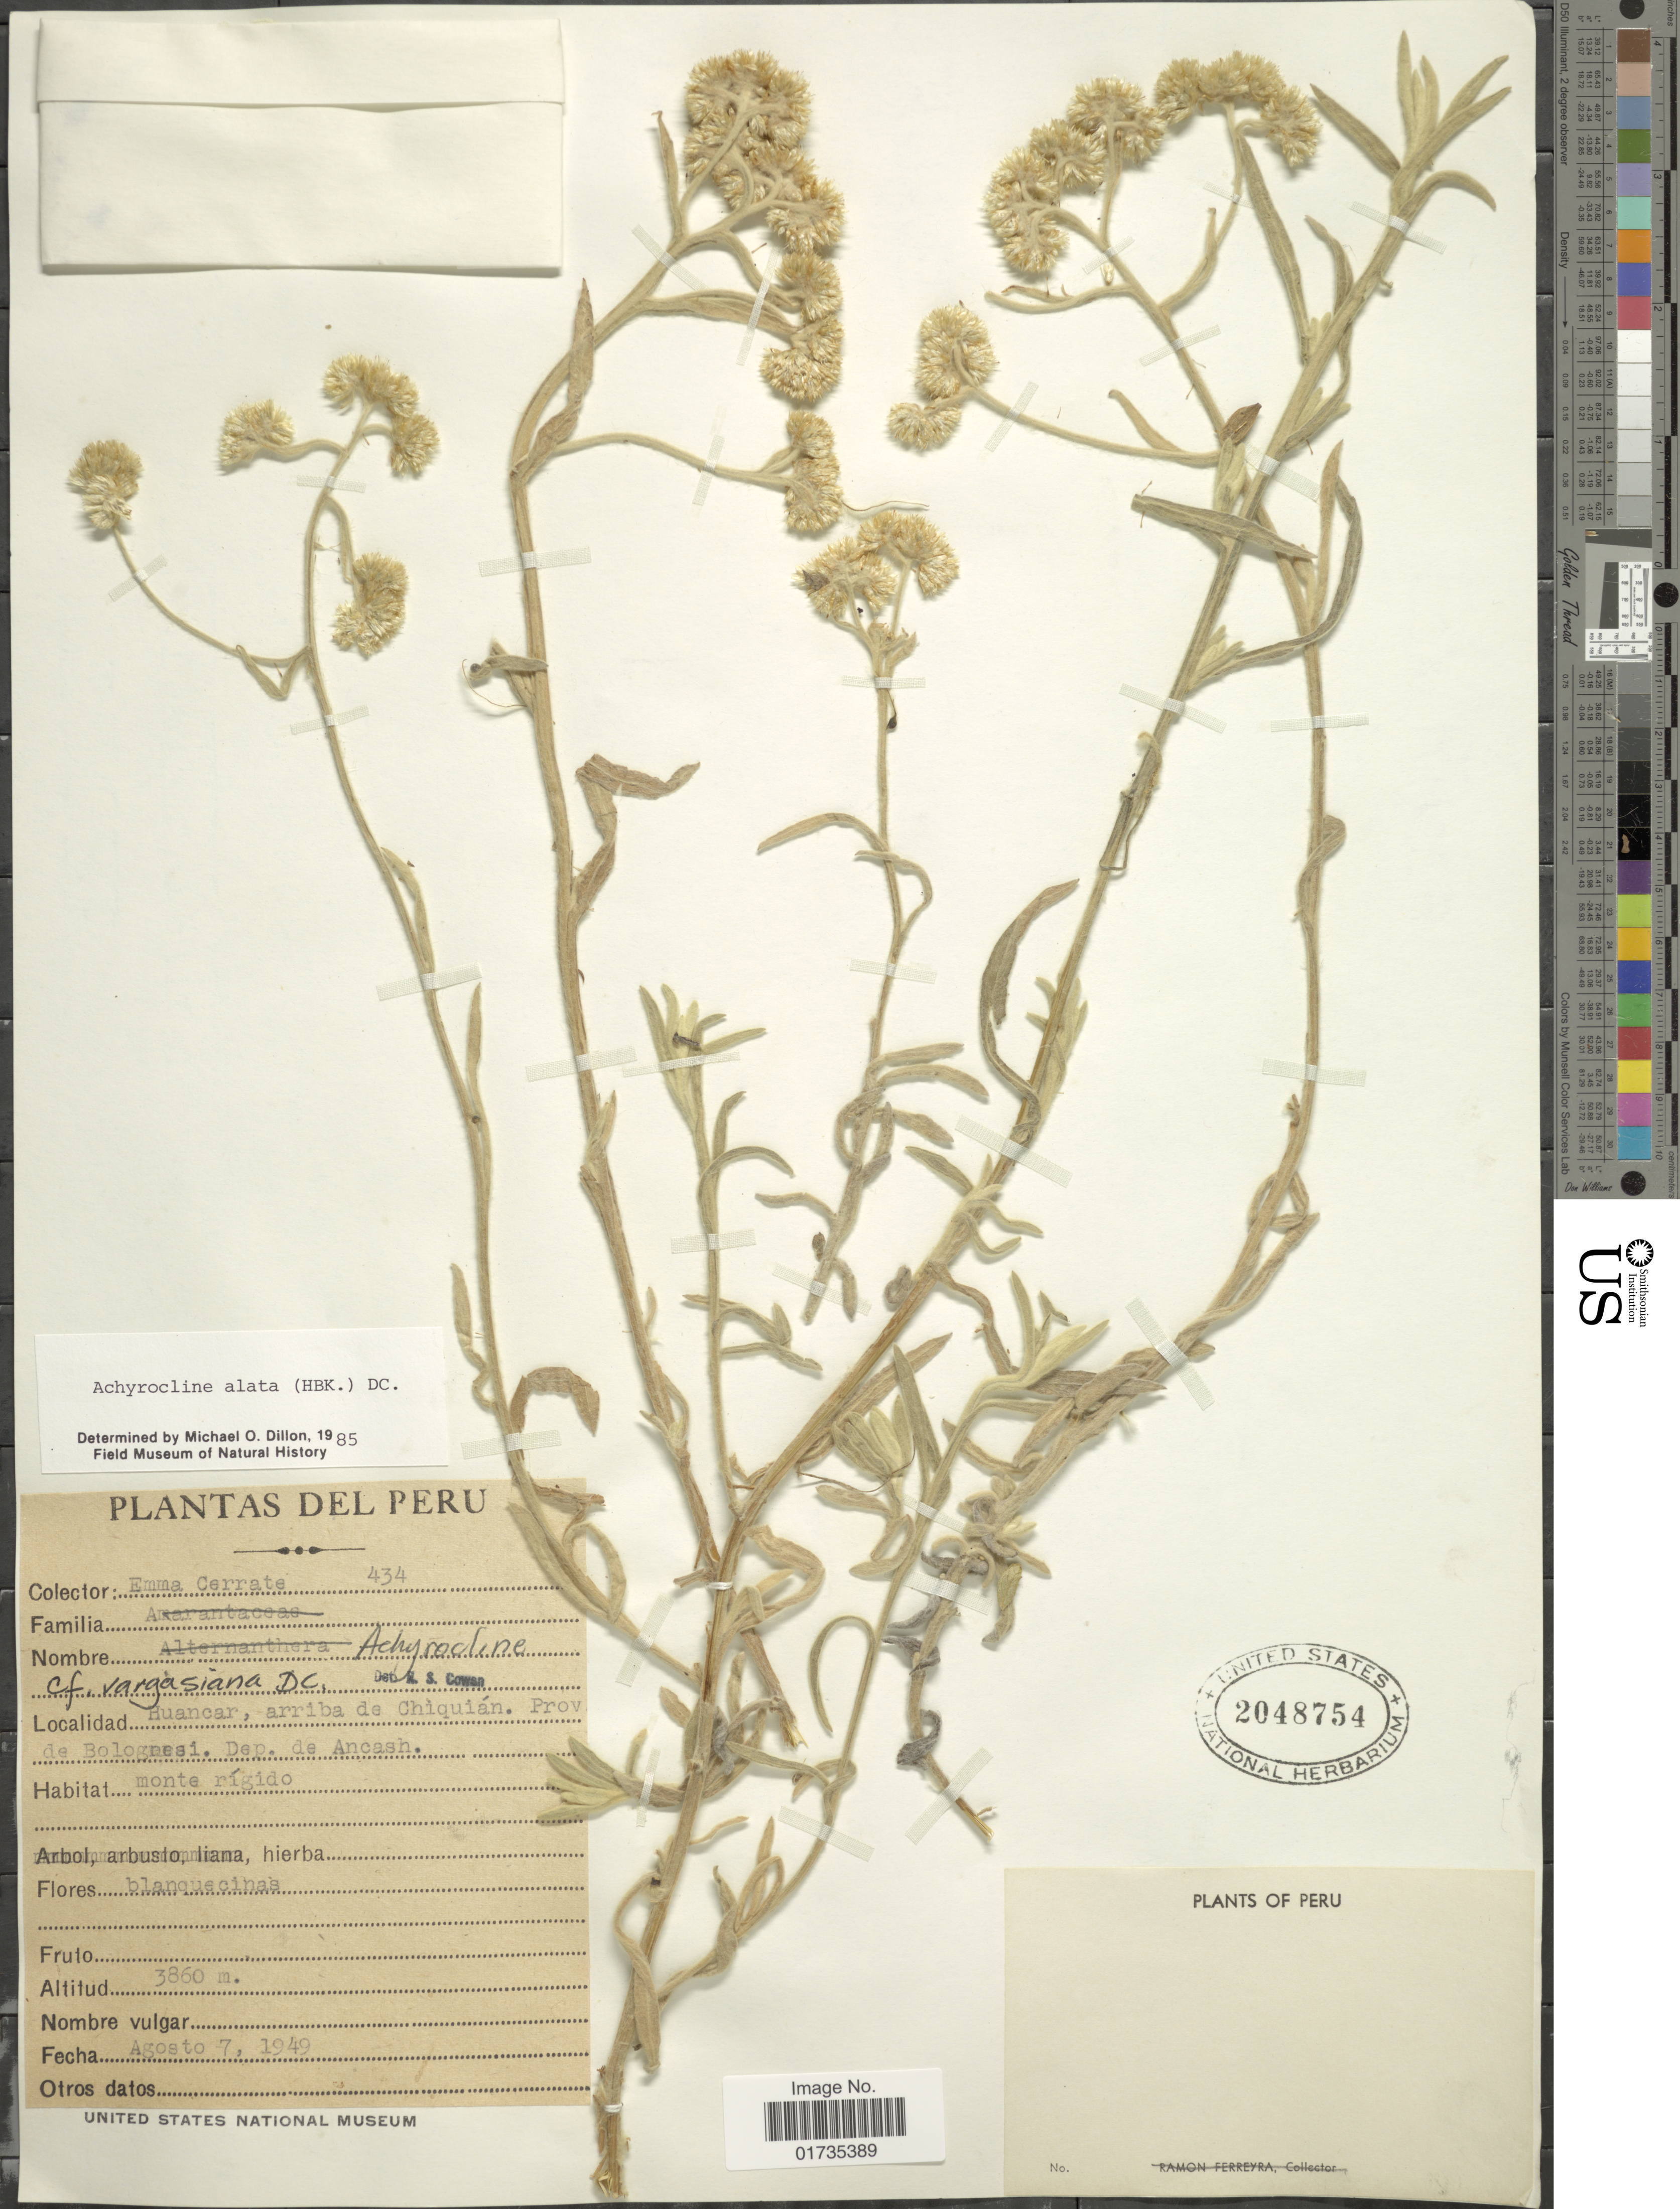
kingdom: Plantae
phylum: Tracheophyta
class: Magnoliopsida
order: Asterales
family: Asteraceae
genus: Achyrocline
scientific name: Achyrocline alata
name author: (Kunth) DC.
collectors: E. Cerrate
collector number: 434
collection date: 1949-08-07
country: Peru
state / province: Ancash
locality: Huancar, arriba de Chiquian. Prov. de bolognesi. Dep. de Ancash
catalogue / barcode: US 2048754